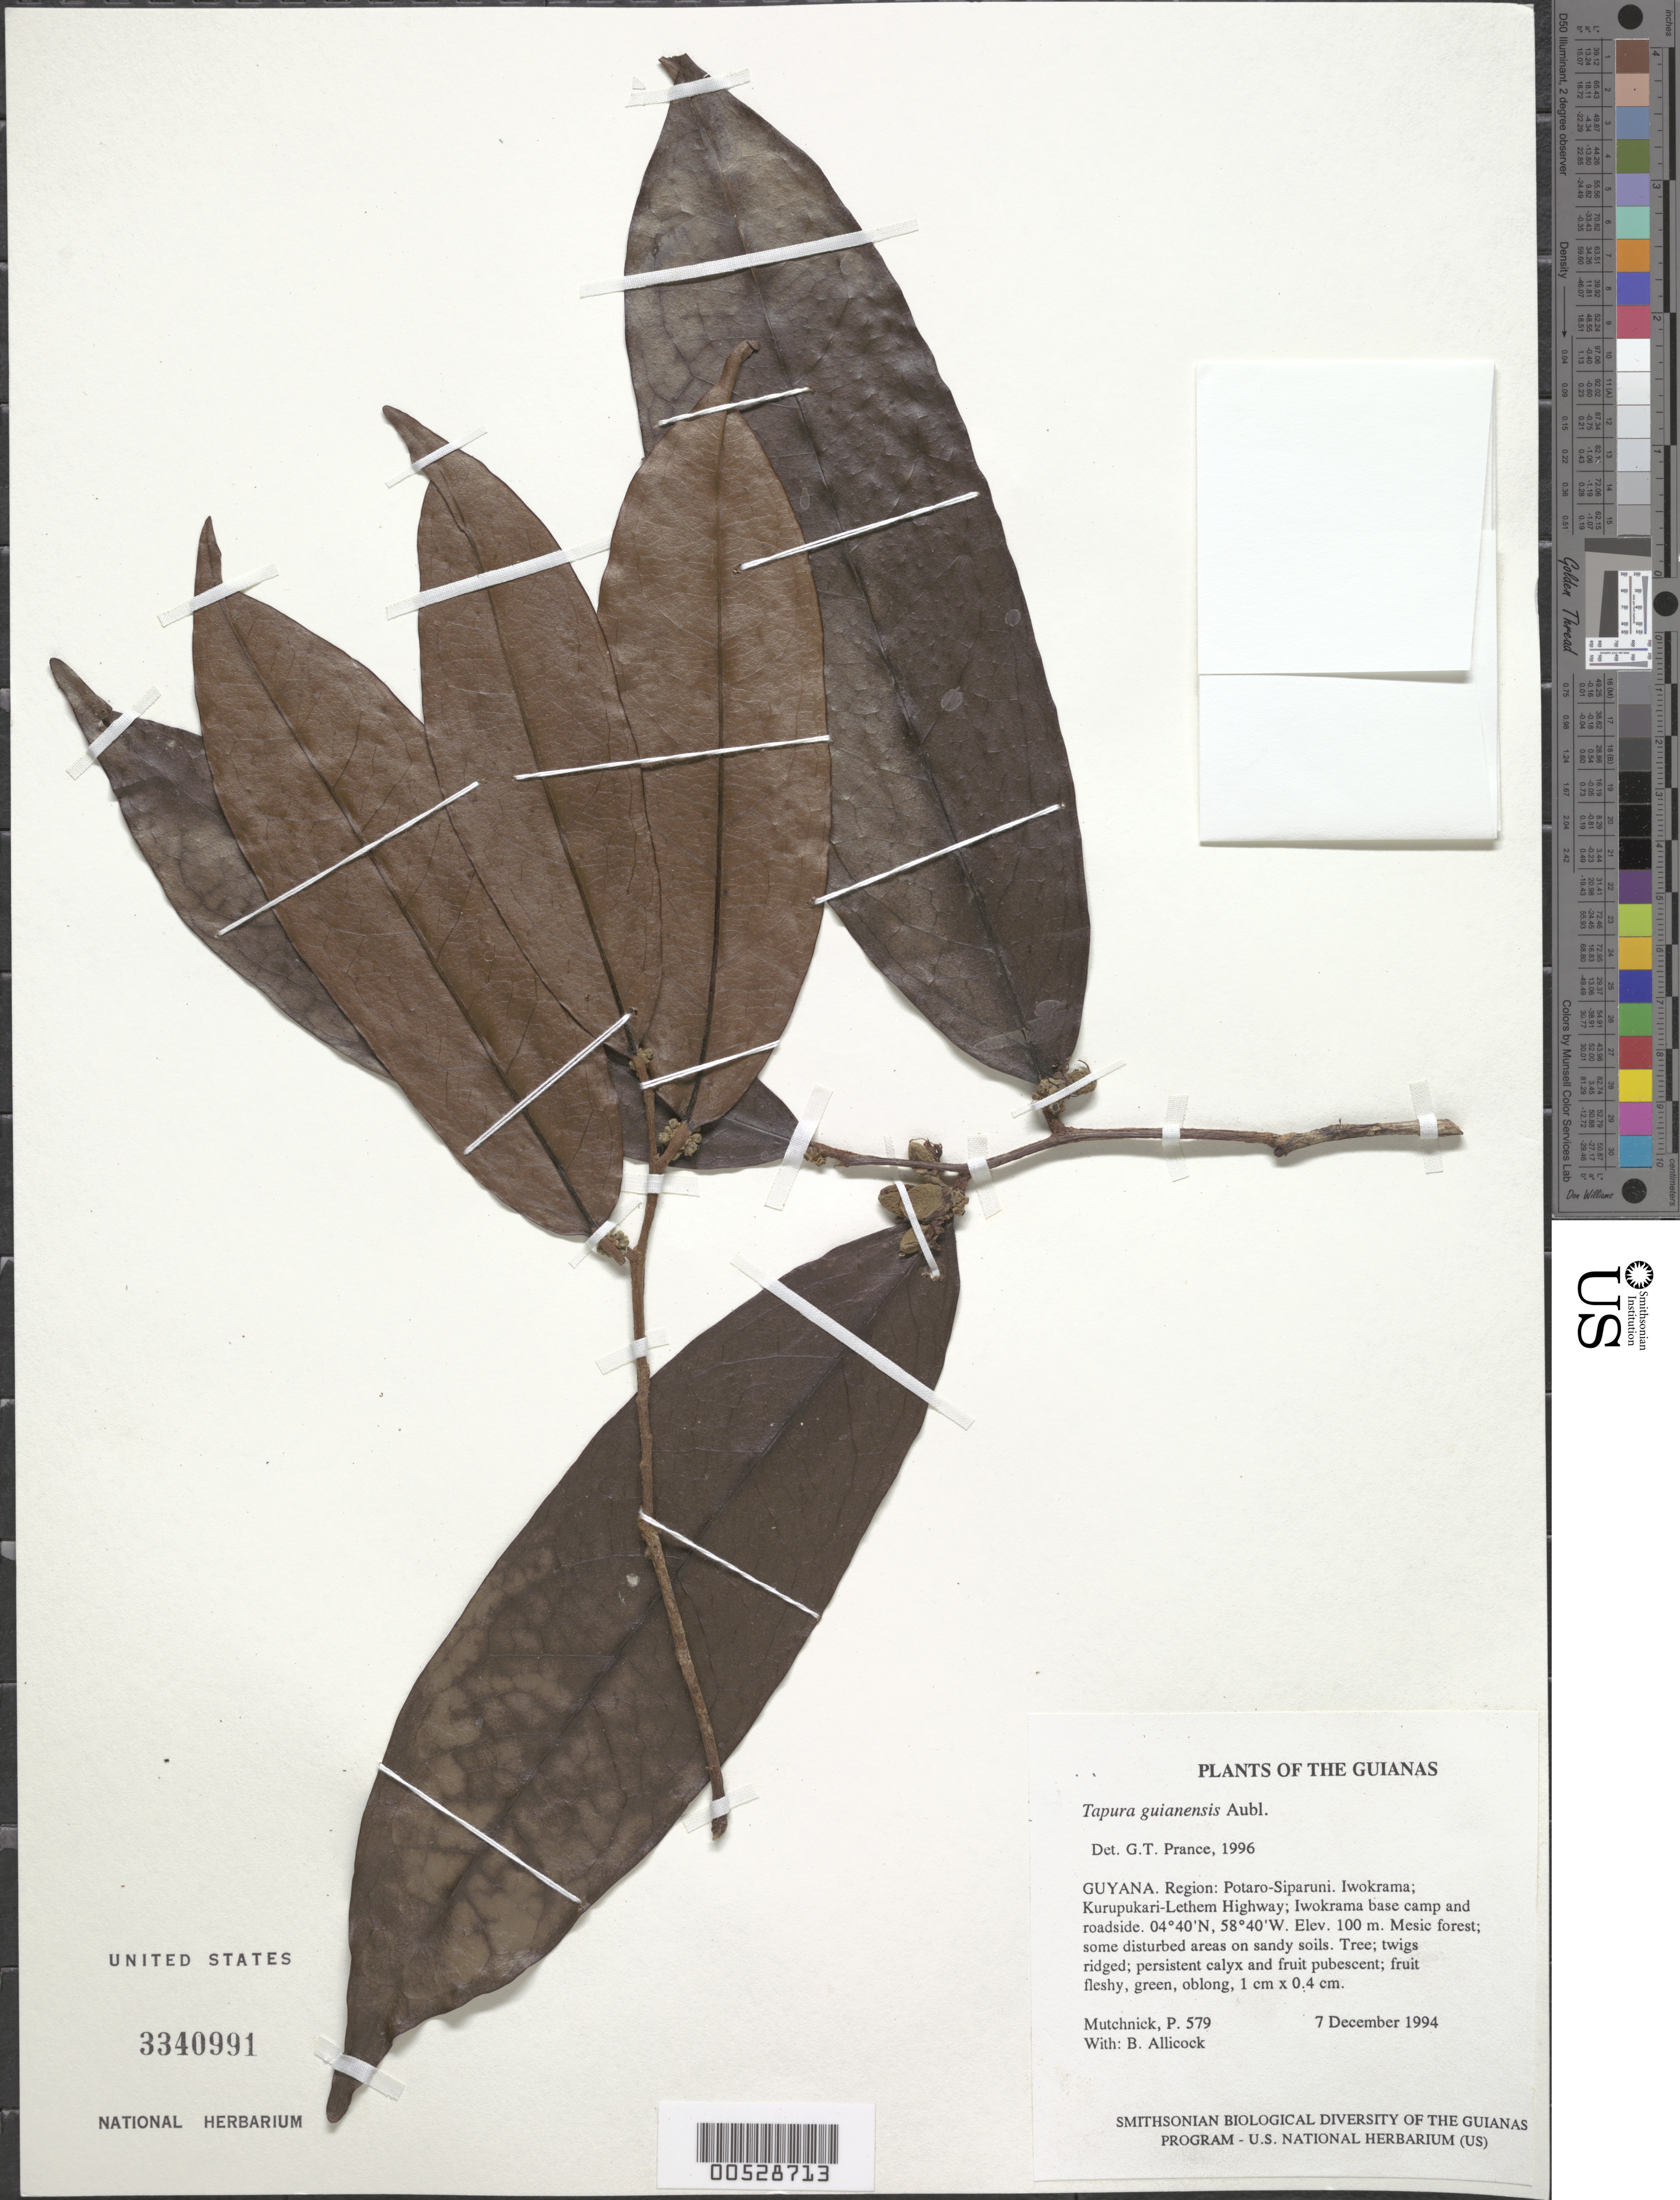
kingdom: Plantae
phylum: Tracheophyta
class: Magnoliopsida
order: Malpighiales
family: Dichapetalaceae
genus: Tapura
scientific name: Tapura guianensis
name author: Aubl.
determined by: Prance, G. T.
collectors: P. Mutchnick & B. Allicock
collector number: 579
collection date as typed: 7 December 1994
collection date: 1994-12-07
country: Guyana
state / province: Potaro-Siparuni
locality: Iwokrama; Kurupukari-Lethem Highway; Iwokrama base camp and roadside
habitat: Mesic forest; some disturbed areas on sandy soils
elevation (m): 100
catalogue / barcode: US 3340991